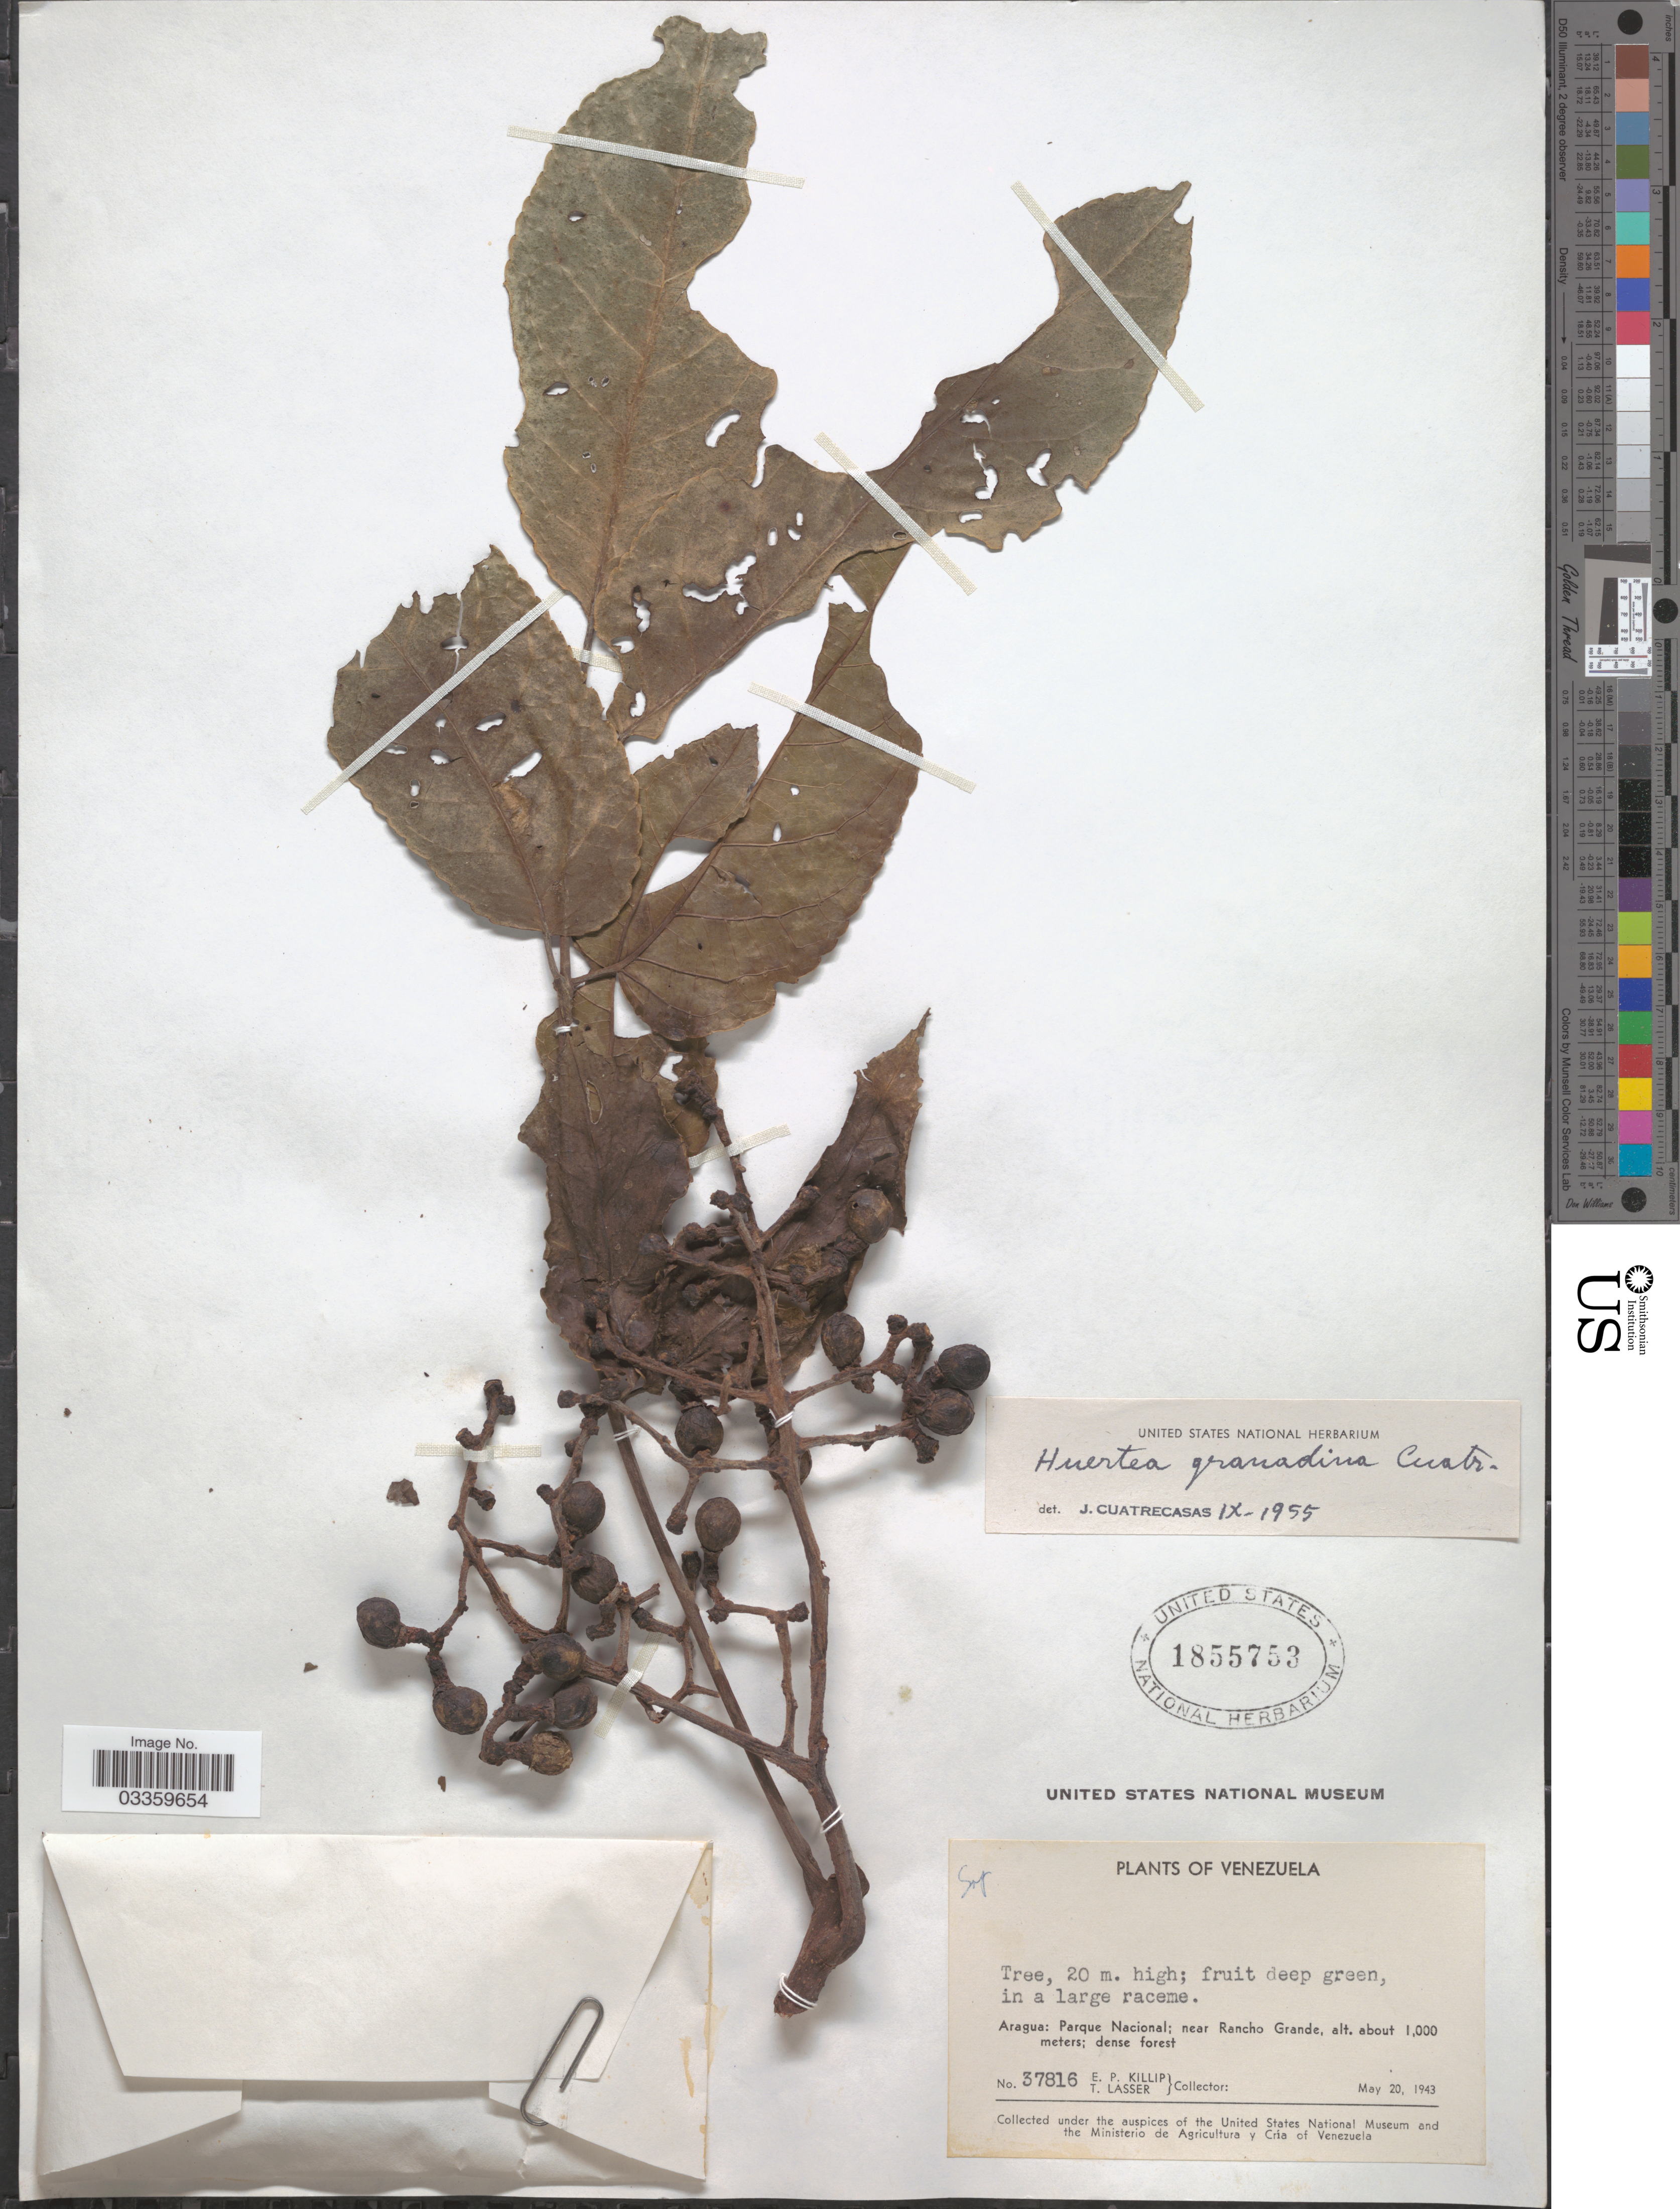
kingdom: Plantae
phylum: Tracheophyta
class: Magnoliopsida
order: Huerteales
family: Tapisciaceae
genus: Huertea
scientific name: Huertea granadina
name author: Cuatrec.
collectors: E. P. Killip & T. Lasser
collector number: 37816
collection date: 1943-05-20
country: Venezuela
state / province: Aragua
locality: Parque Nacional; near Rancho Grande.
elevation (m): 1000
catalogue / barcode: US 1855753